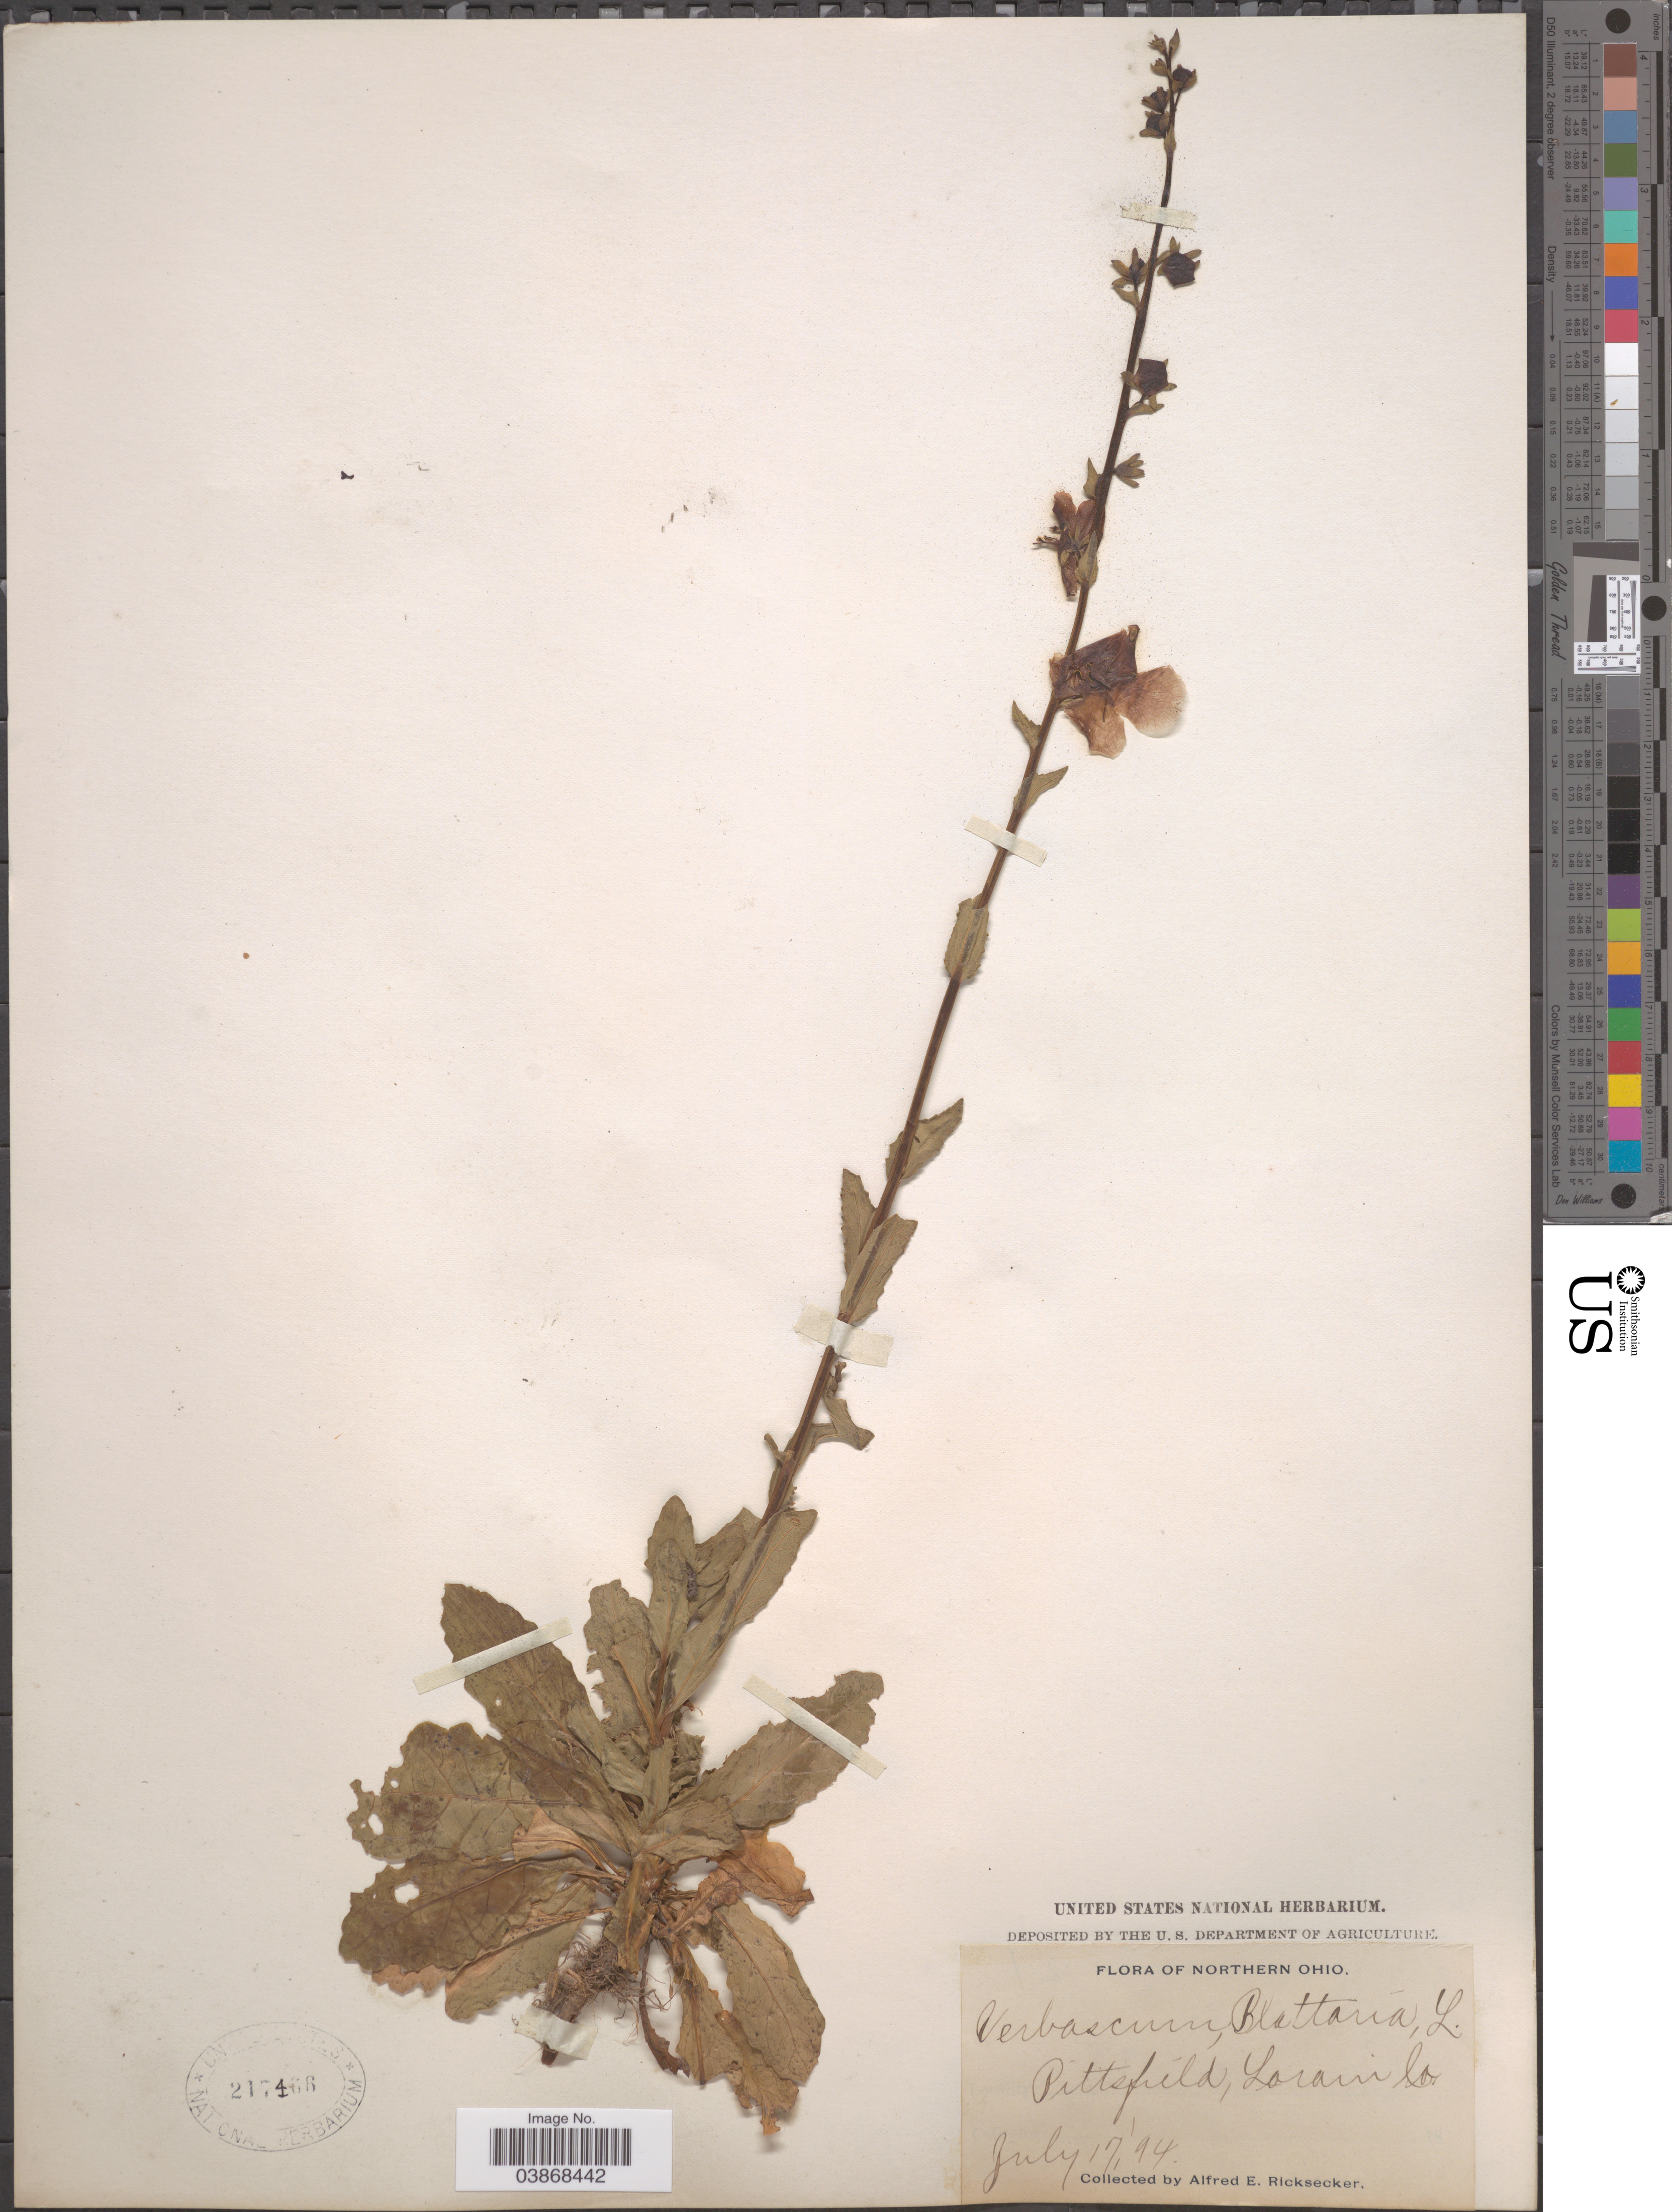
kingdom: Plantae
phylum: Tracheophyta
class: Magnoliopsida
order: Lamiales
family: Scrophulariaceae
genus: Verbascum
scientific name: Verbascum blattaria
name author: L.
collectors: A. E. Ricksecker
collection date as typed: Transcribed d/m/y: 17/7/94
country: United States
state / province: Ohio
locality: Northern Ohio. Pittsfield, Lorain Co.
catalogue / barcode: US 217466